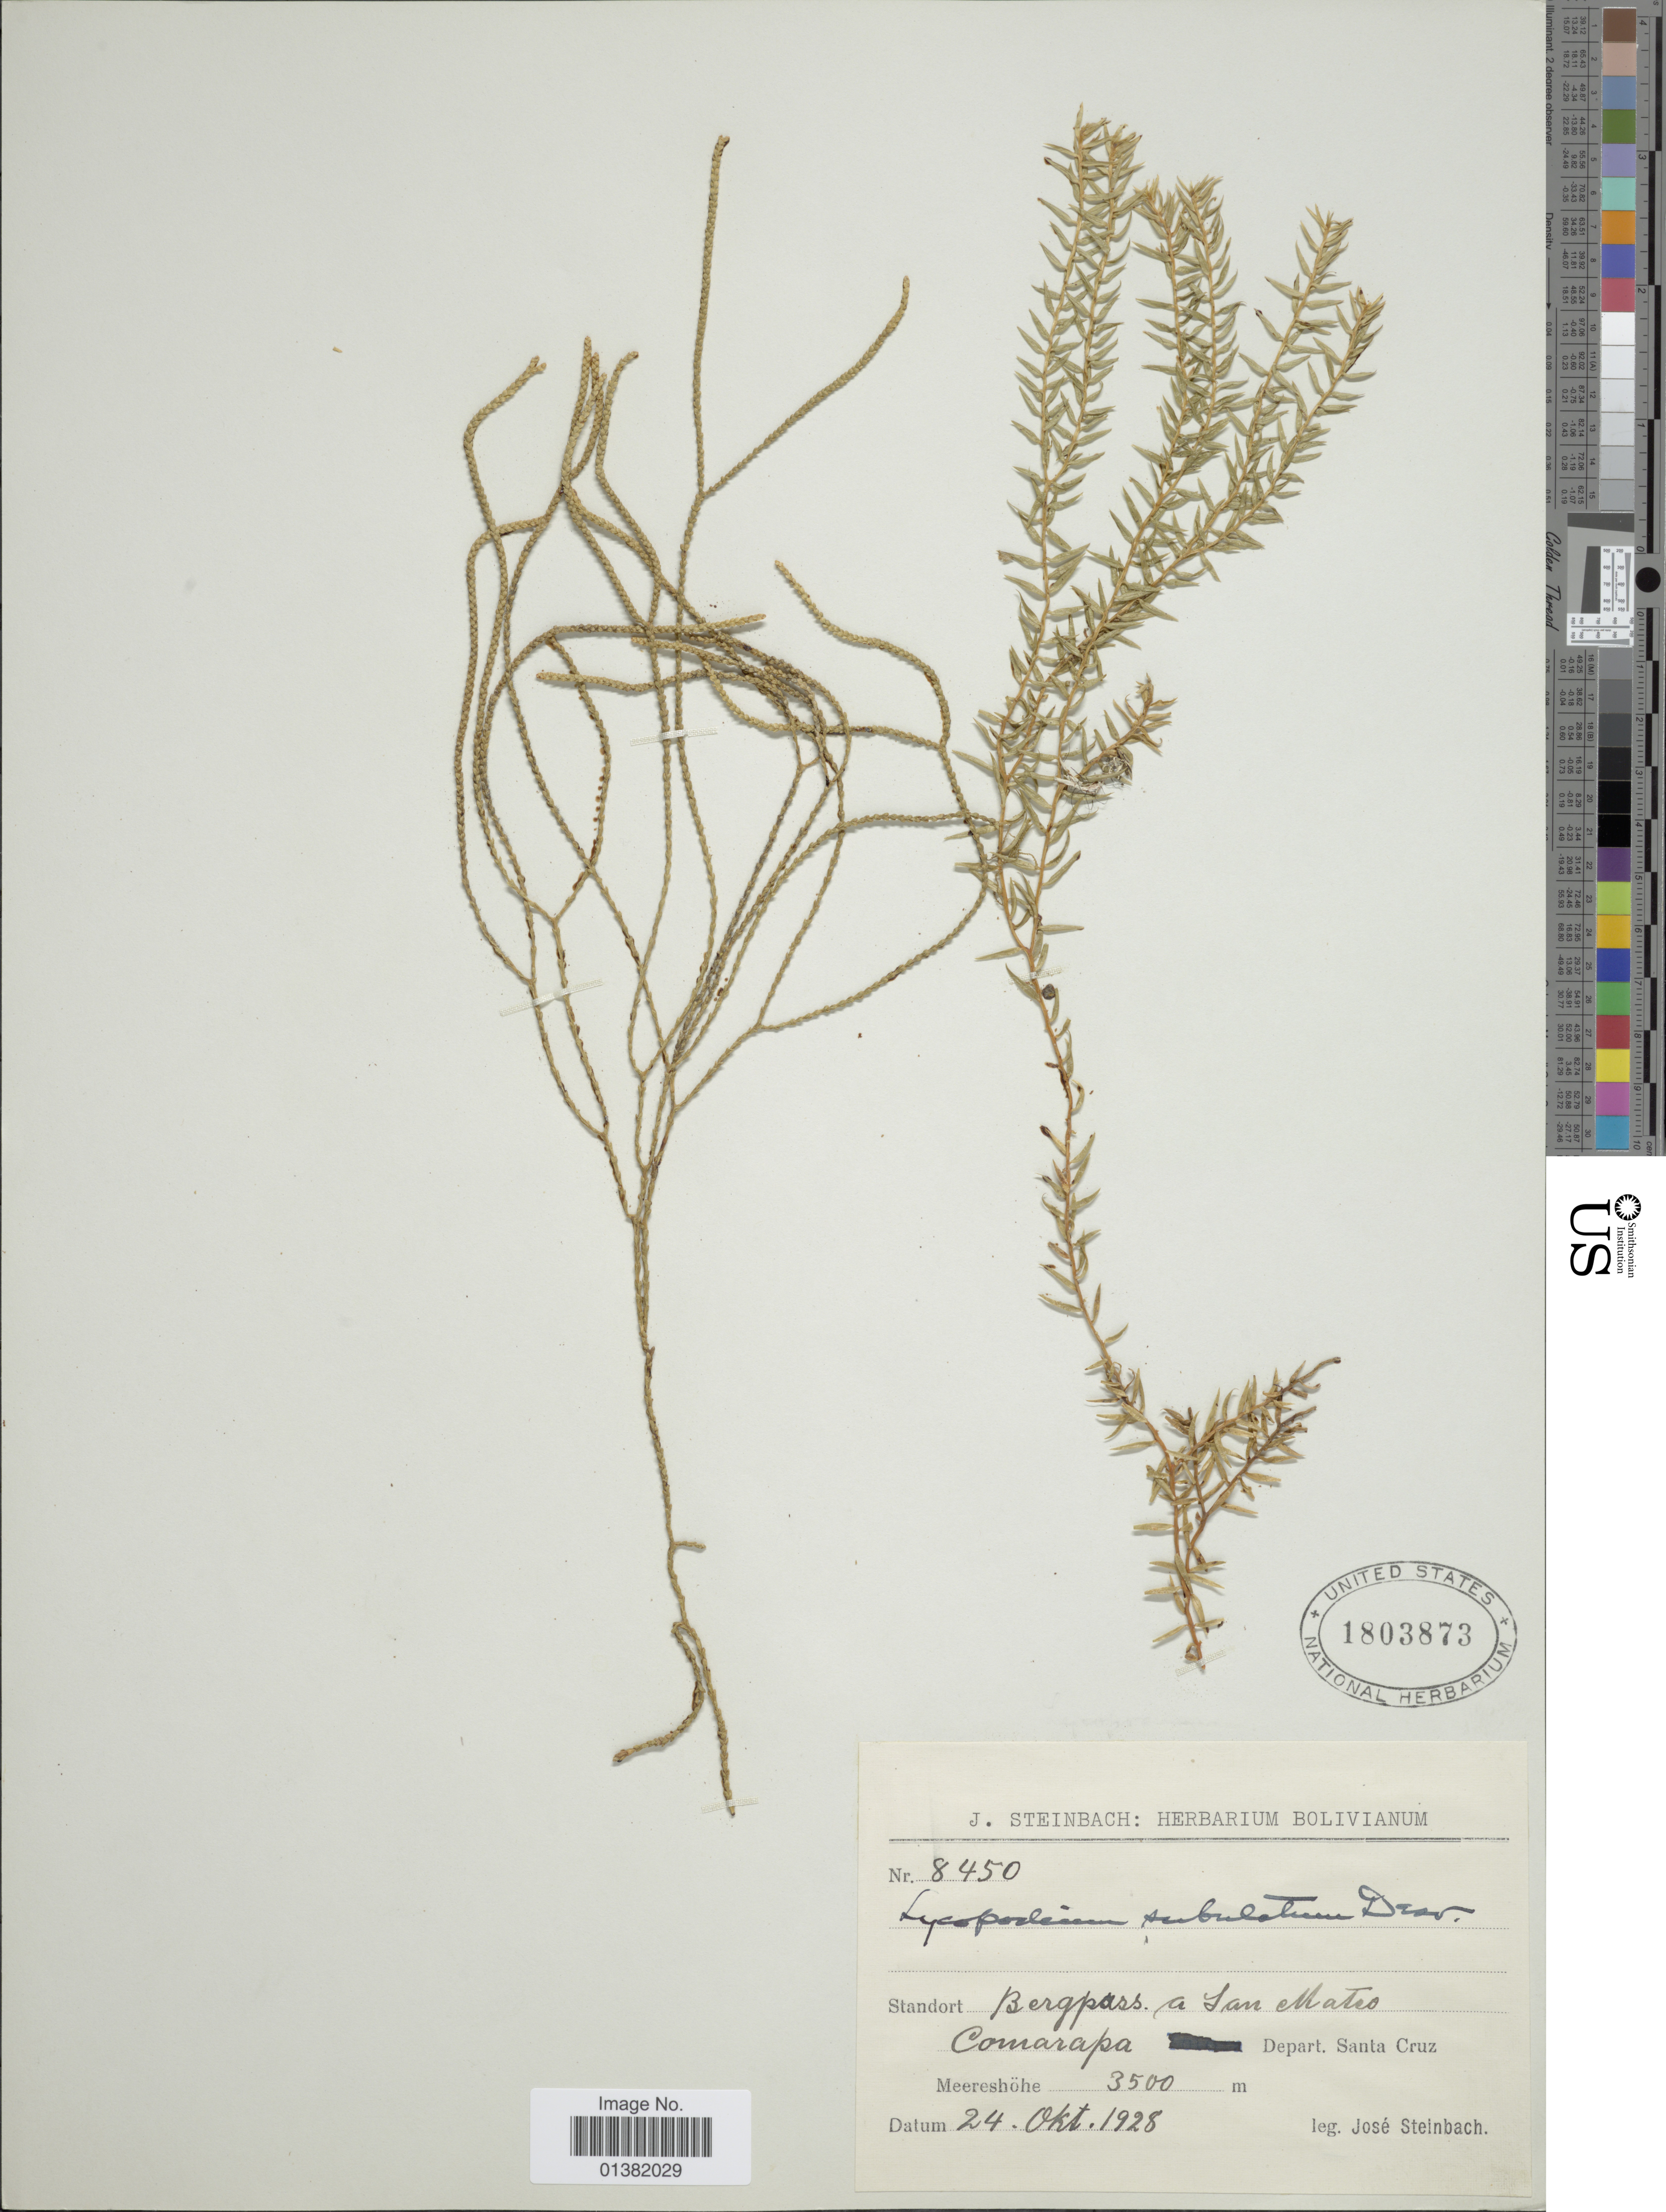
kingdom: Plantae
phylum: Tracheophyta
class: Lycopodiopsida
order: Lycopodiales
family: Lycopodiaceae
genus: Phlegmariurus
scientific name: Phlegmariurus erythrocaulos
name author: (Fée) B. Øllg.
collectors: J. Steinbach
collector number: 8450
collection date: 1928-10-24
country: Bolivia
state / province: Santa Cruz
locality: Bergpass a San Matro, Comarapa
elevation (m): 3500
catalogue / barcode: US 1803873